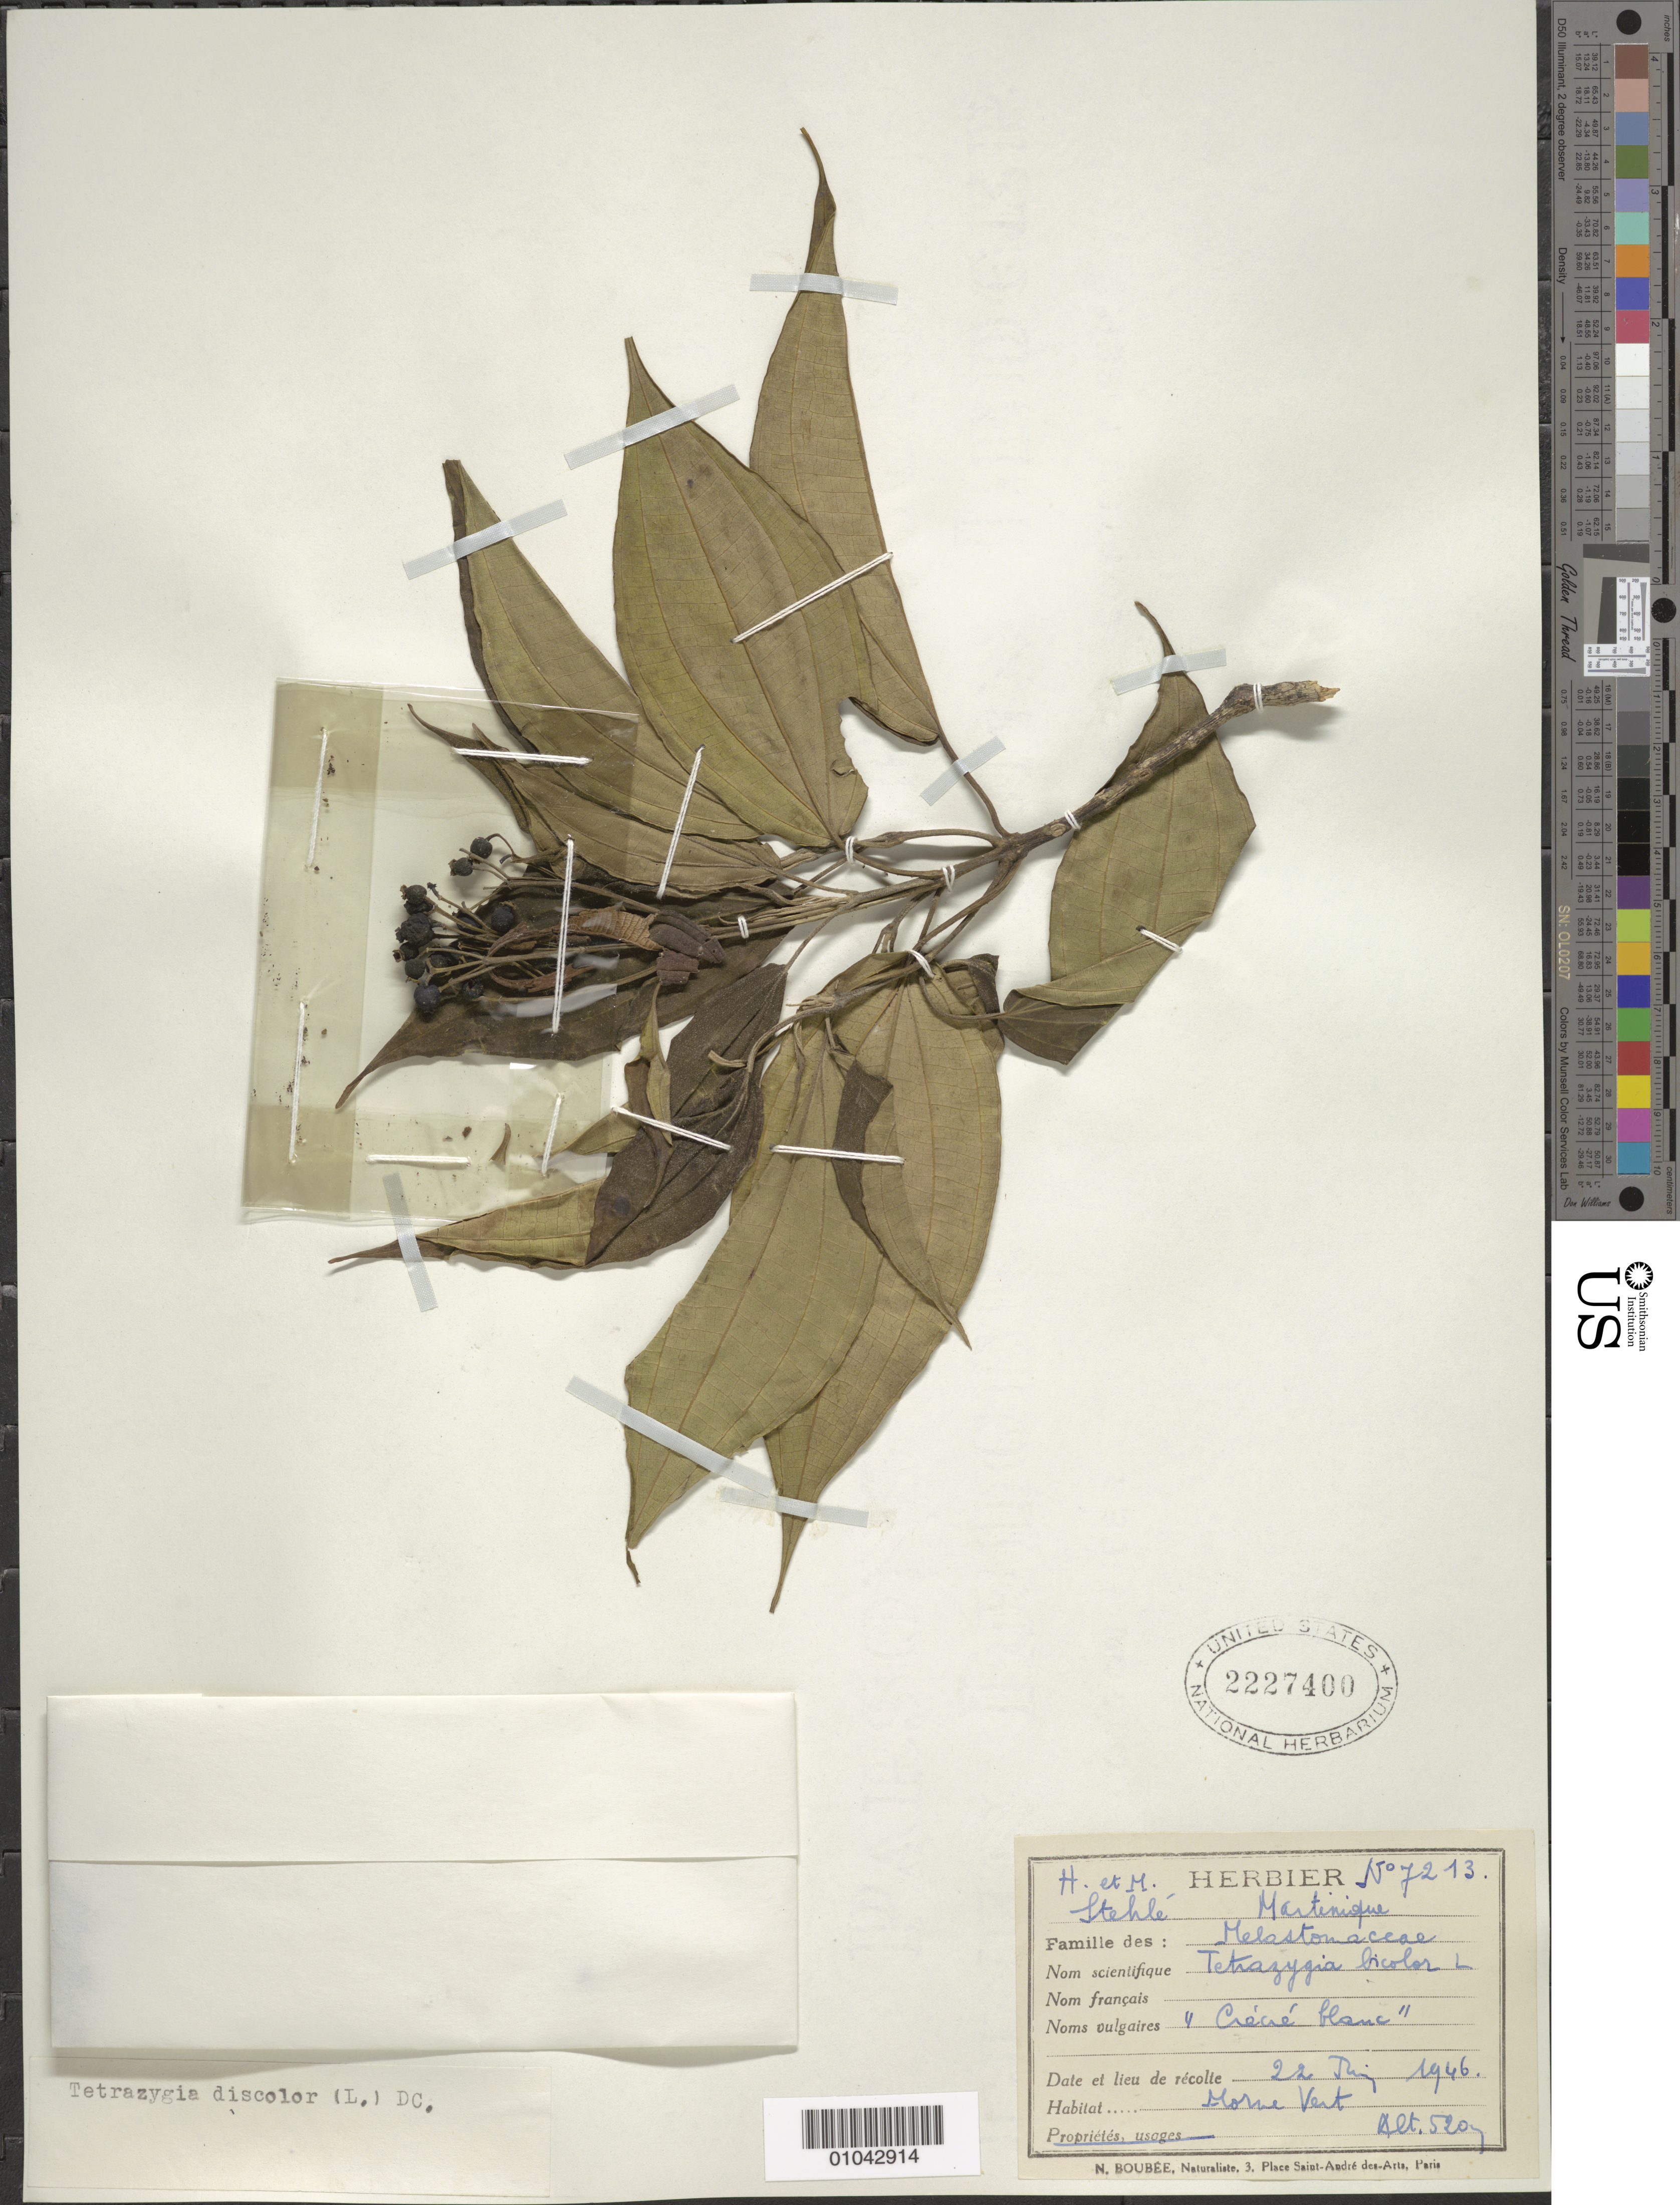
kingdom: Plantae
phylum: Tracheophyta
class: Magnoliopsida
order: Myrtales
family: Melastomataceae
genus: Tetrazygia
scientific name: Tetrazygia discolor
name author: (L.) DC.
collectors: H. Stehlé & M. Stehlé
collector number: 7213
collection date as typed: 22 Jun 1946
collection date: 1946-06-22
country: Martinique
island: Martinique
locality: Morne Vert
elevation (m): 520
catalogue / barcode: US 2227400